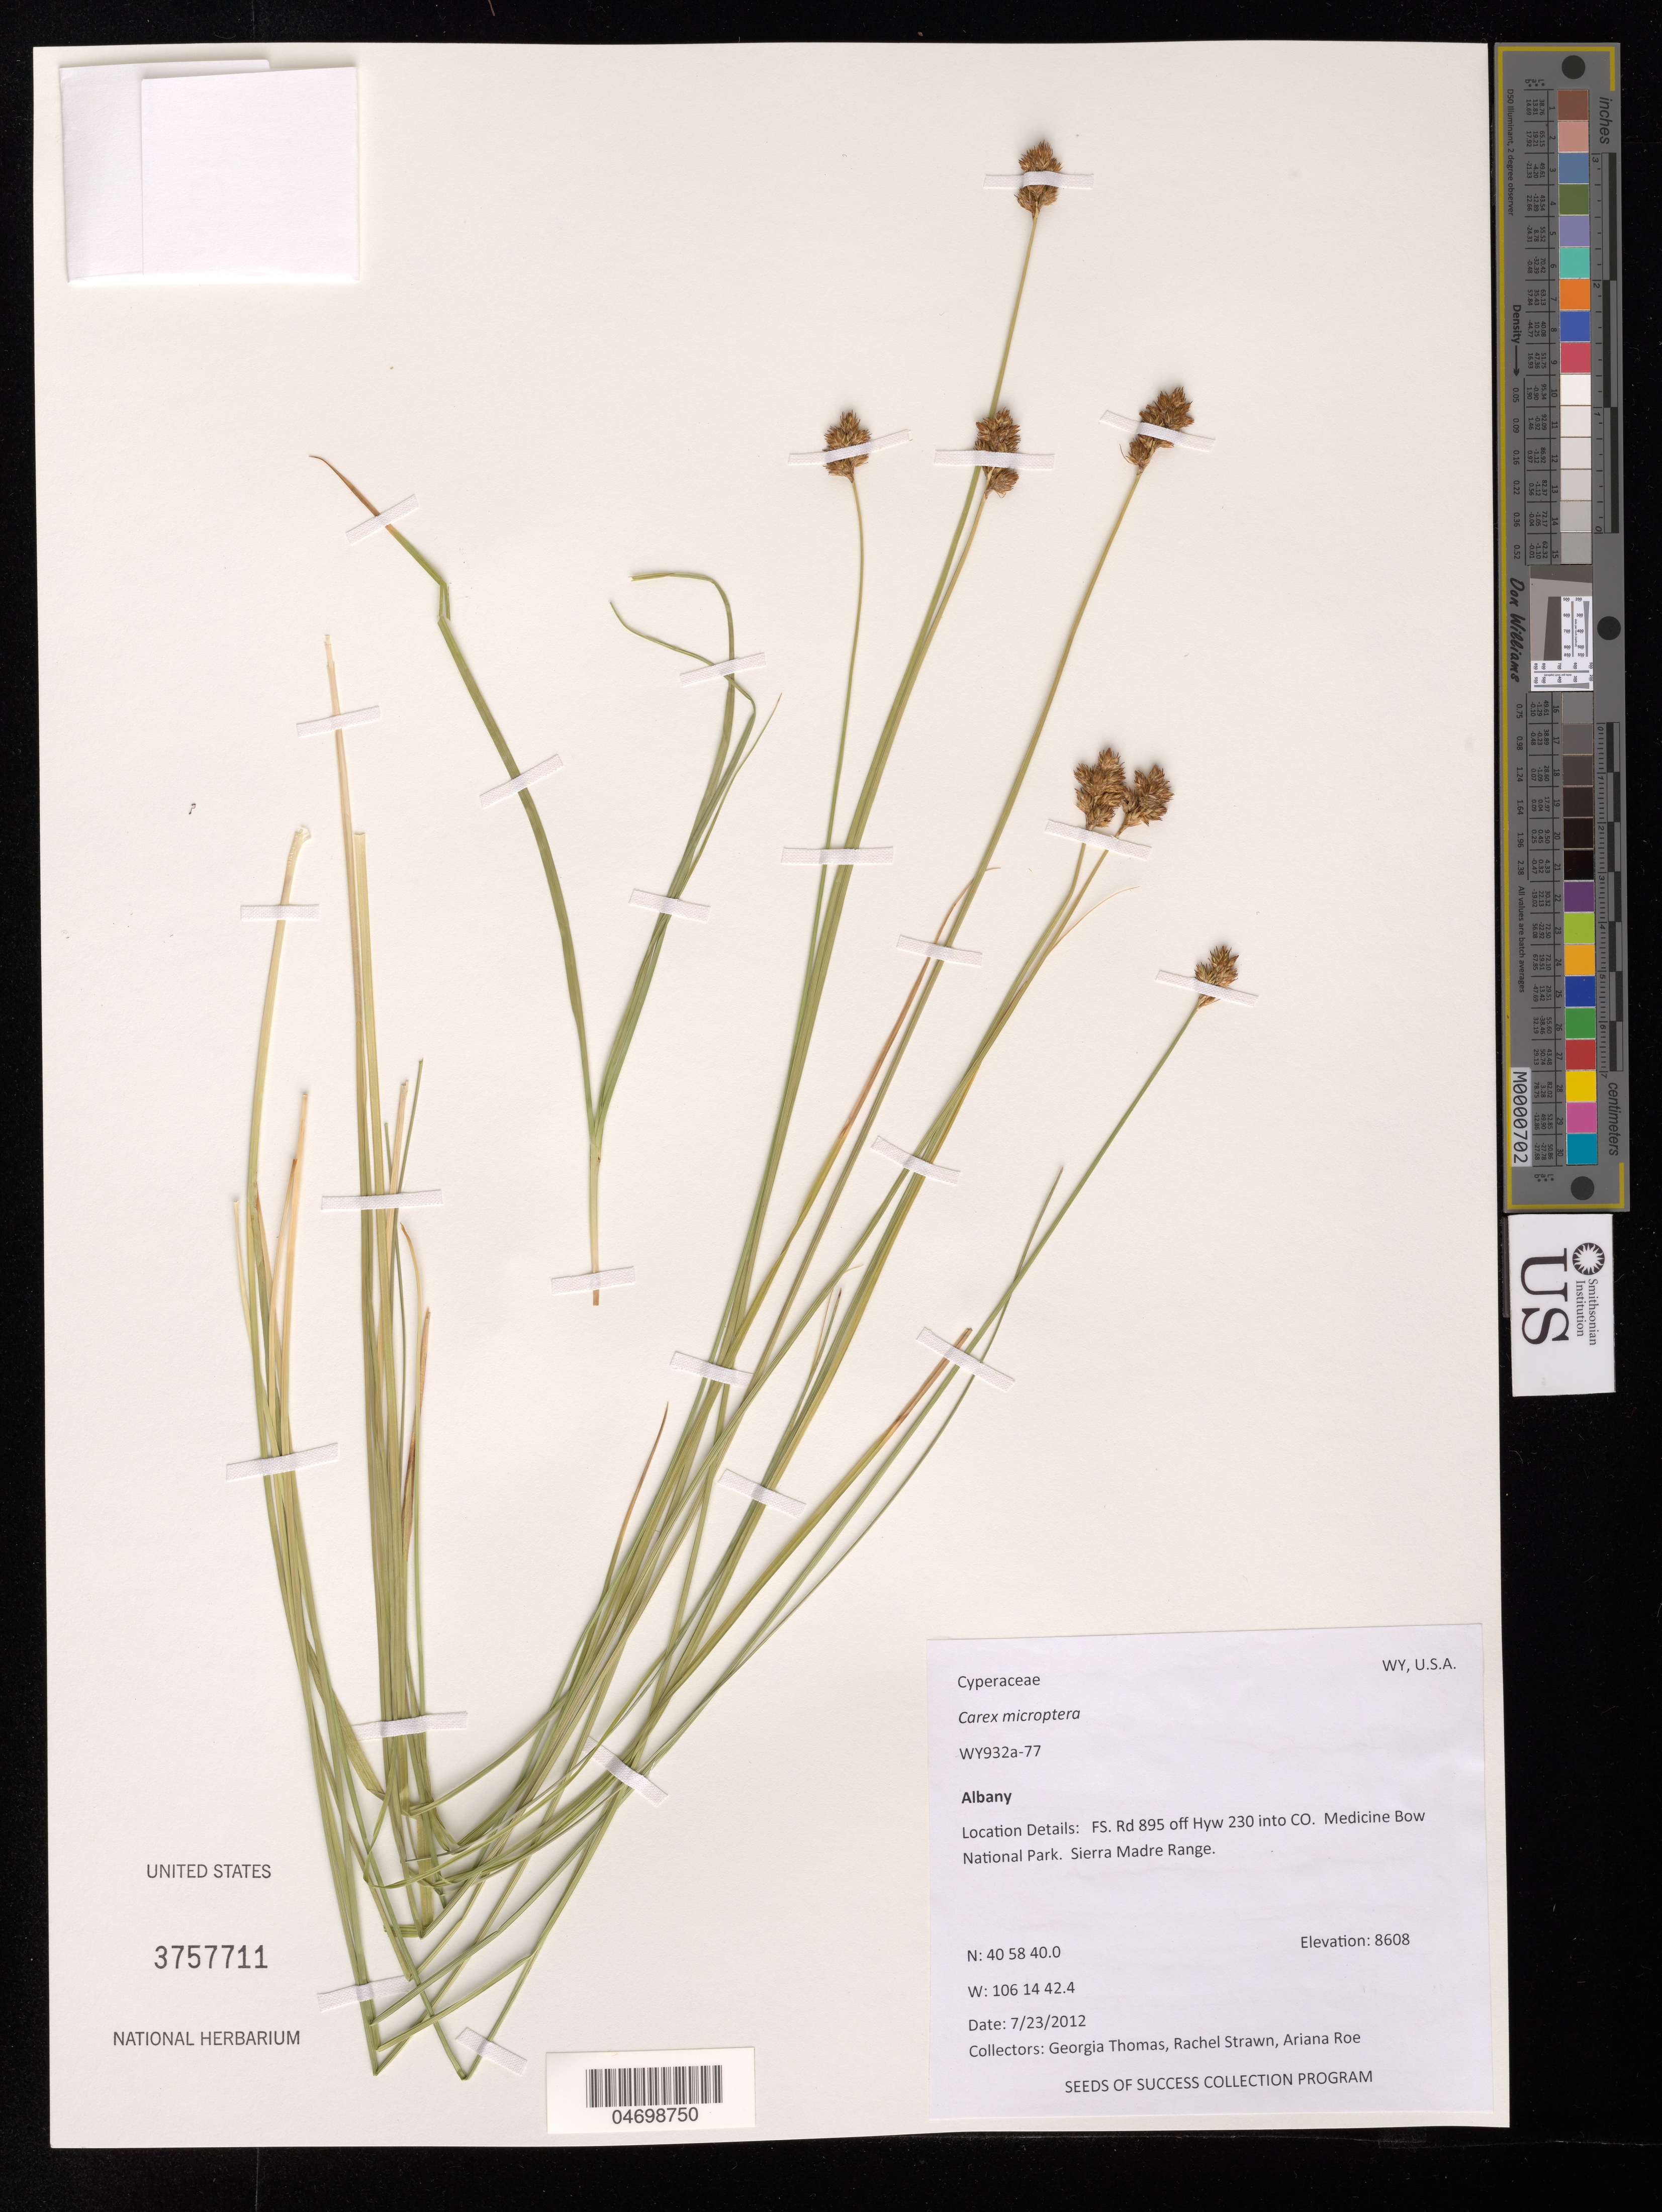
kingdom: Plantae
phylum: Tracheophyta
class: Liliopsida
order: Poales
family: Cyperaceae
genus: Carex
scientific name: Carex microptera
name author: Mack.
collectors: G. Thomas, R. Strawn & A. Roe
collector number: WY932A-77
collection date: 2012-07-23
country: United States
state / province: Wyoming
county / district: Albany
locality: Medicine Bow National Forest- Sierra Madre Range, FS Road 895 off Hwy 230 into CO.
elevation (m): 2624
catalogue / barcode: US 3757711